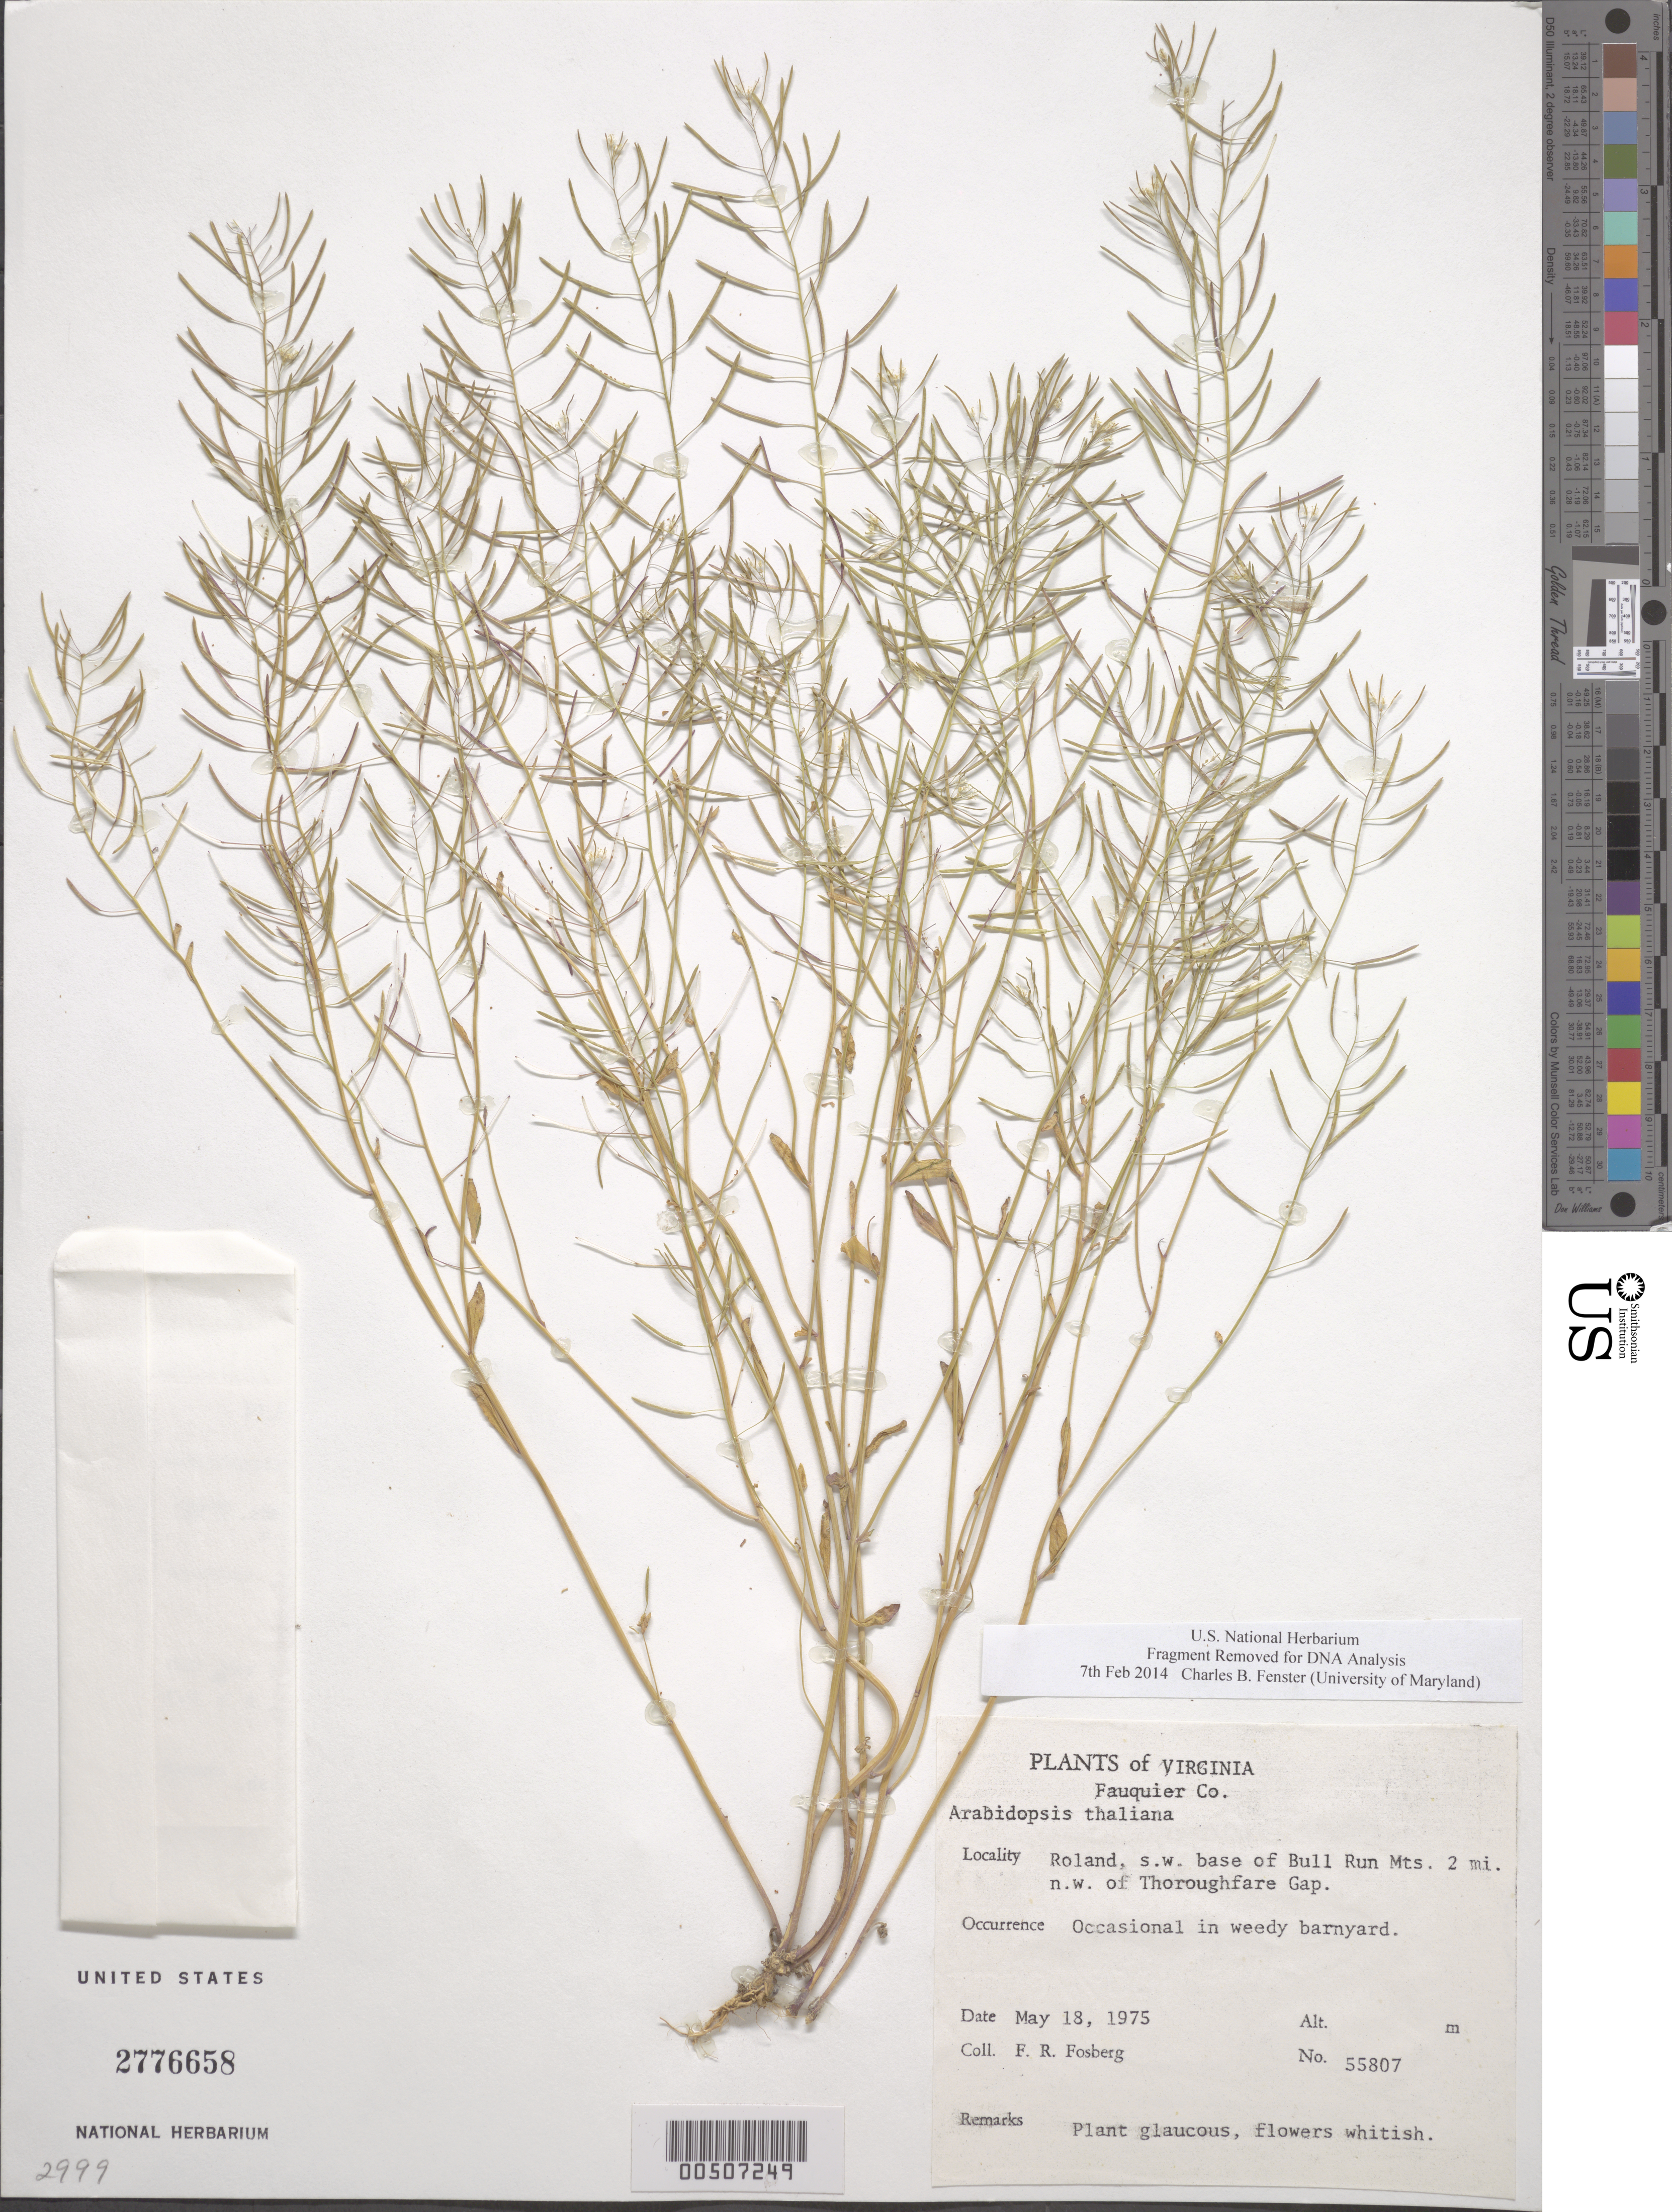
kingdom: Plantae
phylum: Tracheophyta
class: Magnoliopsida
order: Brassicales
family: Brassicaceae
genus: Arabidopsis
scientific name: Arabidopsis thaliana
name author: (L.) Heynh.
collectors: F. R. Fosberg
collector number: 55807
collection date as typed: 18 May 1975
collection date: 1975-05-18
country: United States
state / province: Virginia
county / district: Fauquier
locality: Roland, SW of Bull Run Mts., NW of Thorofare Gap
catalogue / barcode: US 2776658